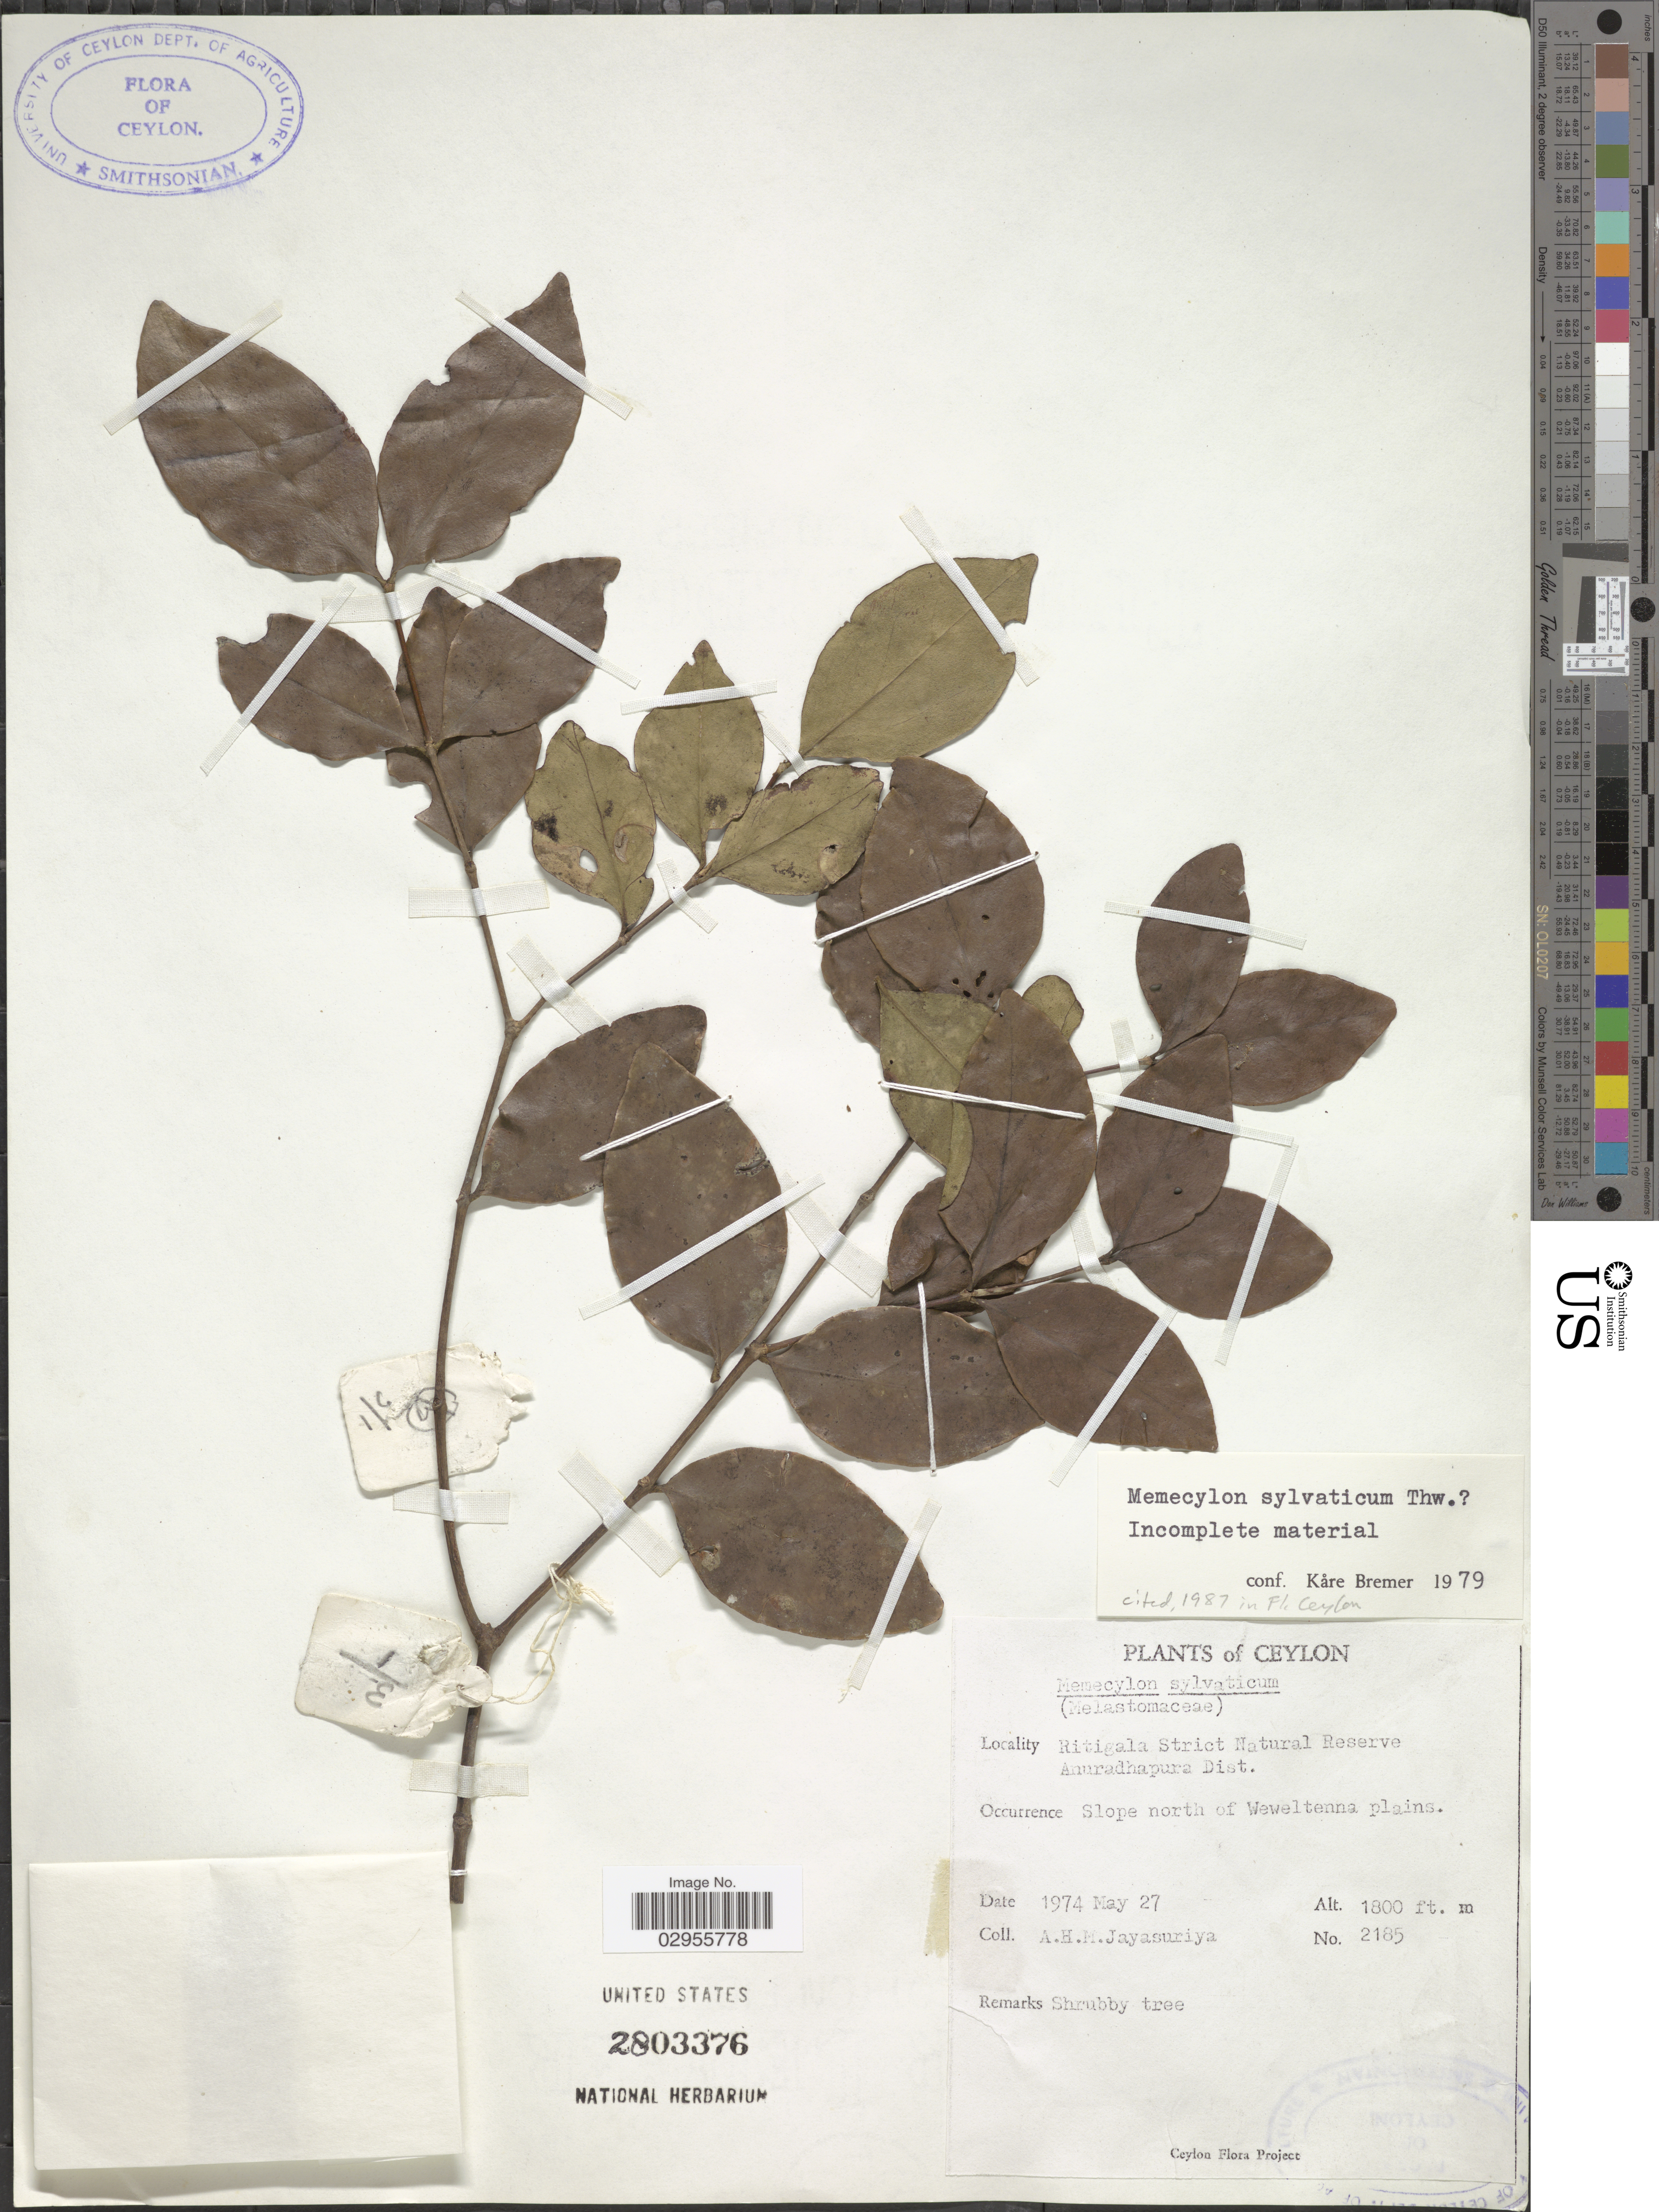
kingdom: Plantae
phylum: Tracheophyta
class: Magnoliopsida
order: Myrtales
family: Melastomataceae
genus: Memecylon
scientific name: Memecylon sylvaticum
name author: Thwaites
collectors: A. H. Jayasuriya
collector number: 2185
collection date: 1974-05-27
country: Sri Lanka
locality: Ceylon, Ritigala Strict Natural Reserve, Anuradhapura Dist., Slope north of Weweltenna plains.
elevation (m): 549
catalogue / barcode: US 2803376